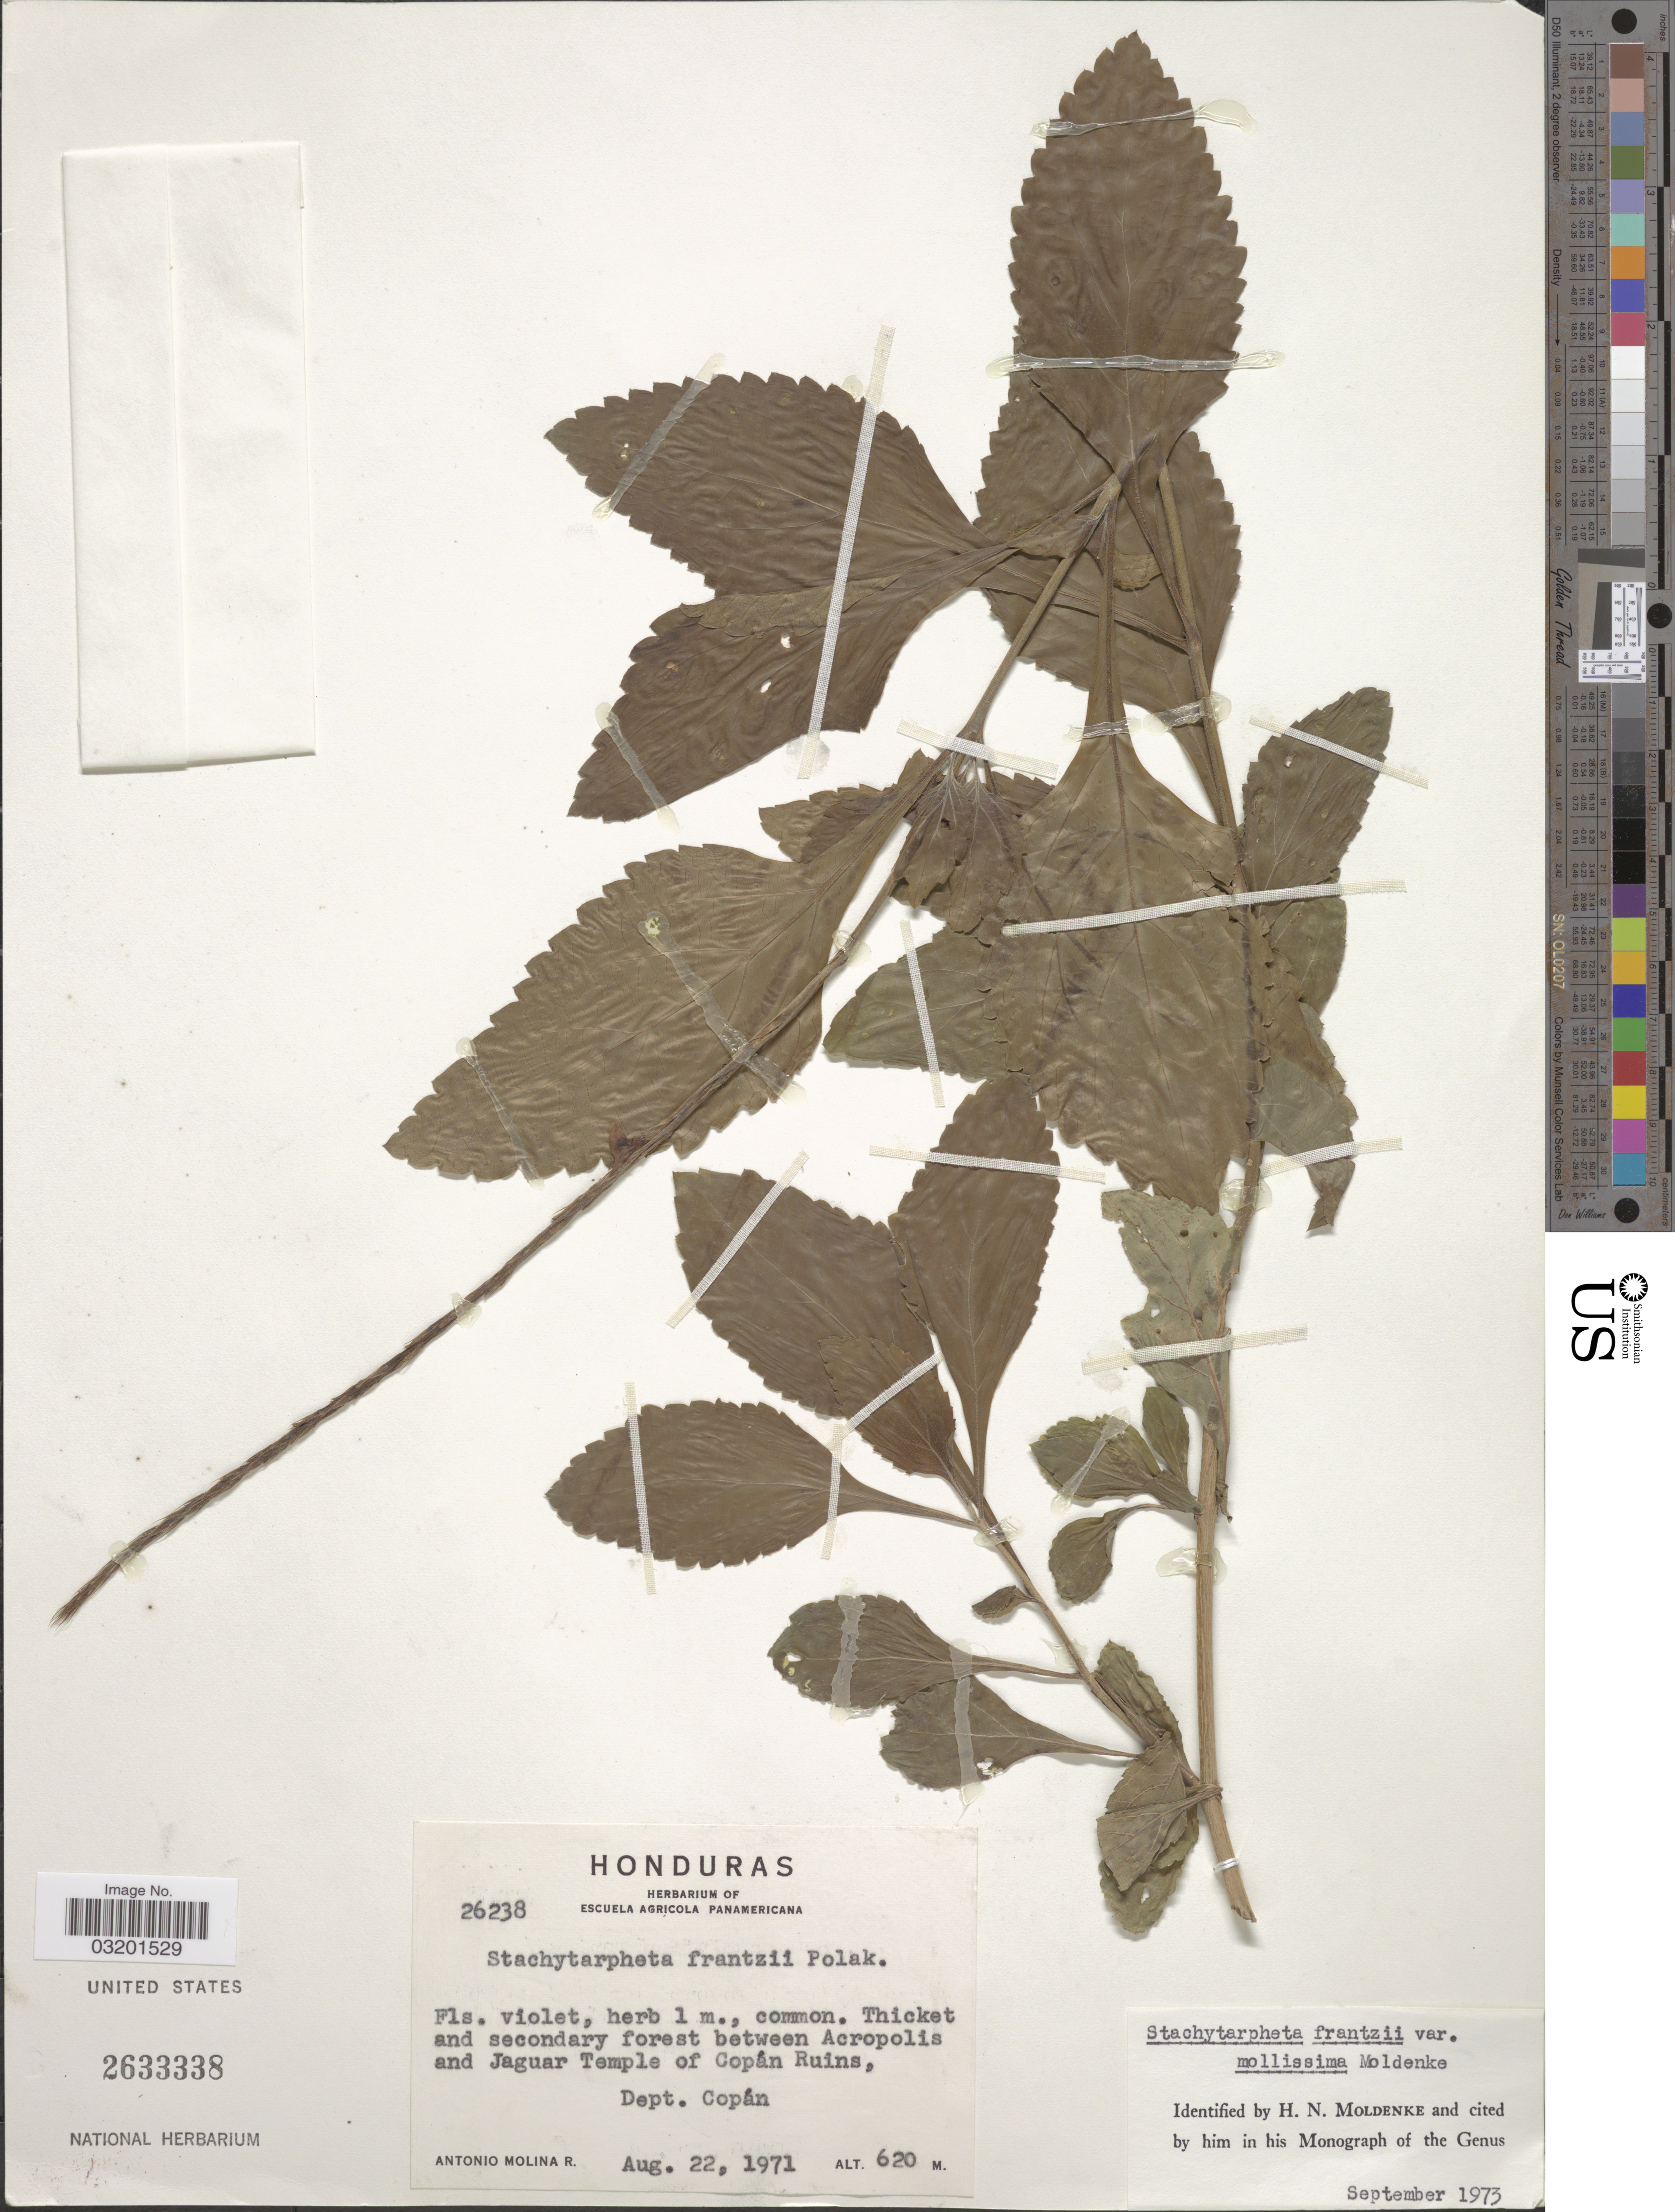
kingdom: Plantae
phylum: Tracheophyta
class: Magnoliopsida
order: Lamiales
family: Verbenaceae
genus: Stachytarpheta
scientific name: Stachytarpheta frantzii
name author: Pol.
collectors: A. Molina R.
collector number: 26238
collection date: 1971-08-22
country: Honduras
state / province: Copán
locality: Between Acropolis and Jaguar Temple of Copán Ruins, Dept. Copán.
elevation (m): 620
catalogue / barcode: US 2633338